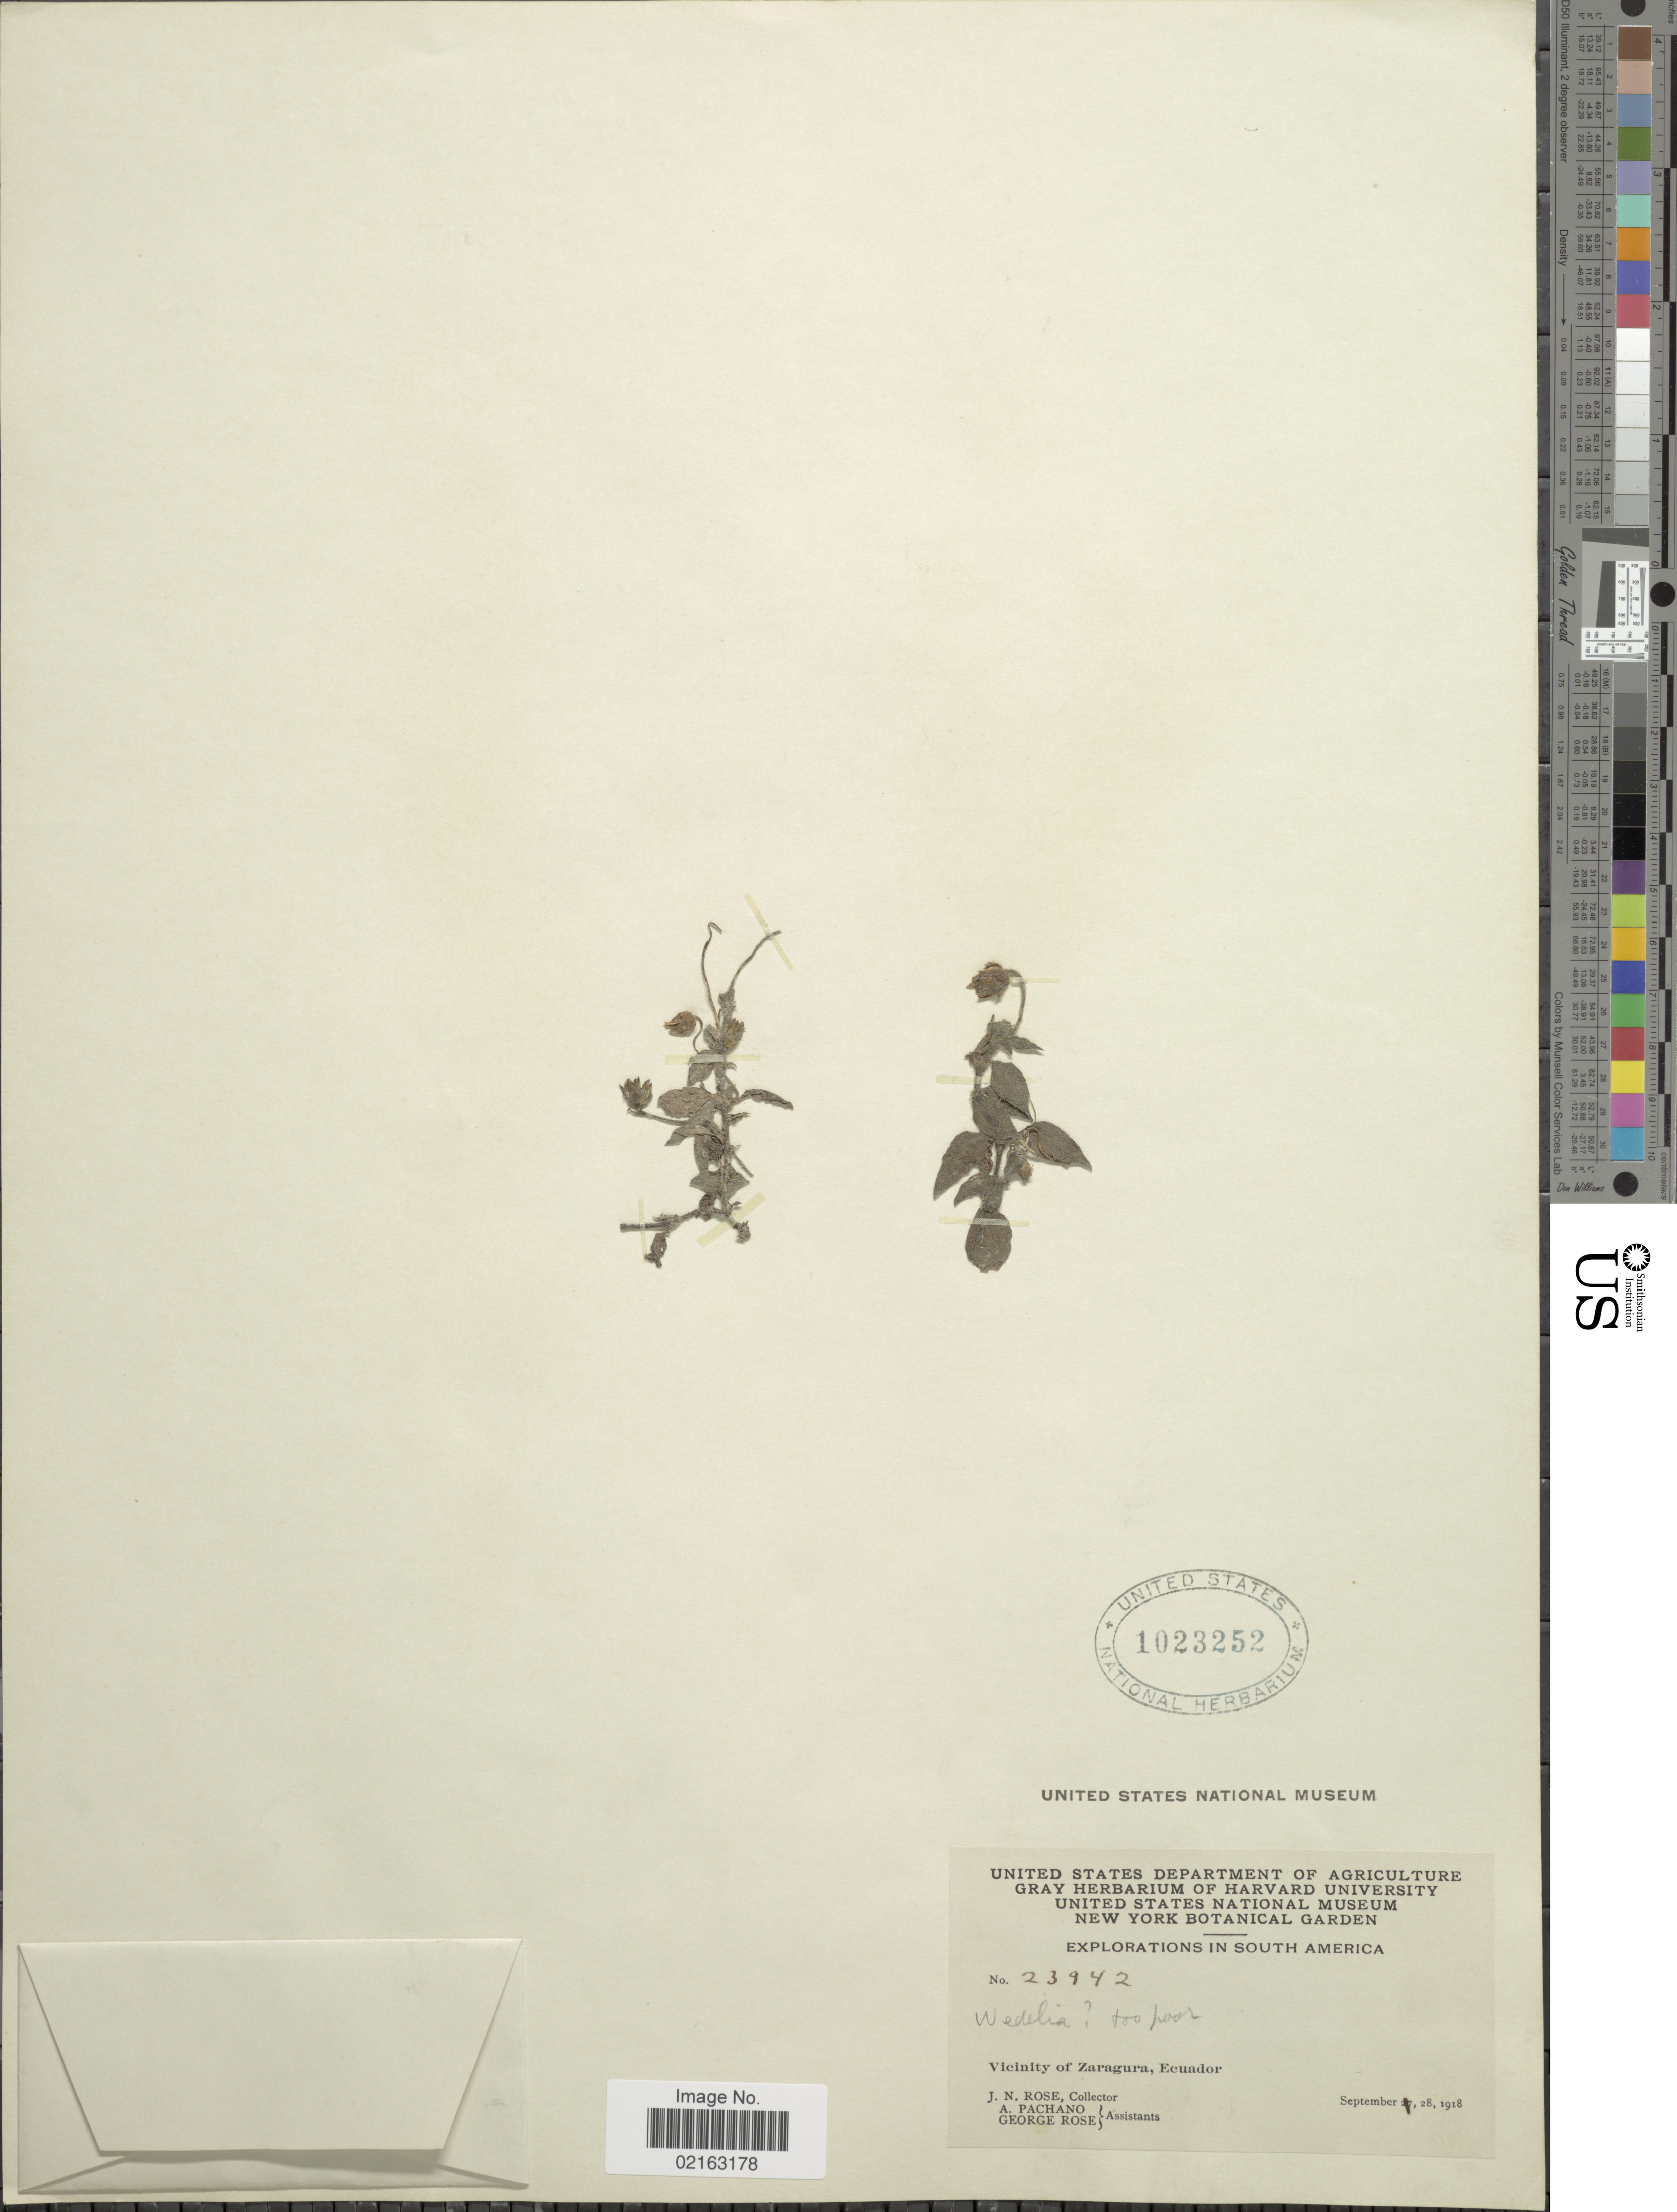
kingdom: Plantae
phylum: Tracheophyta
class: Magnoliopsida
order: Asterales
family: Asteraceae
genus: Philoglossa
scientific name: Philoglossa mimuloides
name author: (Hieron.) H. Rob. & Brettell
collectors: J. N. Rose, A. Pachano & G. Rose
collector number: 23942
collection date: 1918-09-28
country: Ecuador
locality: Vicinity of Zaragura, Ecuador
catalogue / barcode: US 1023252